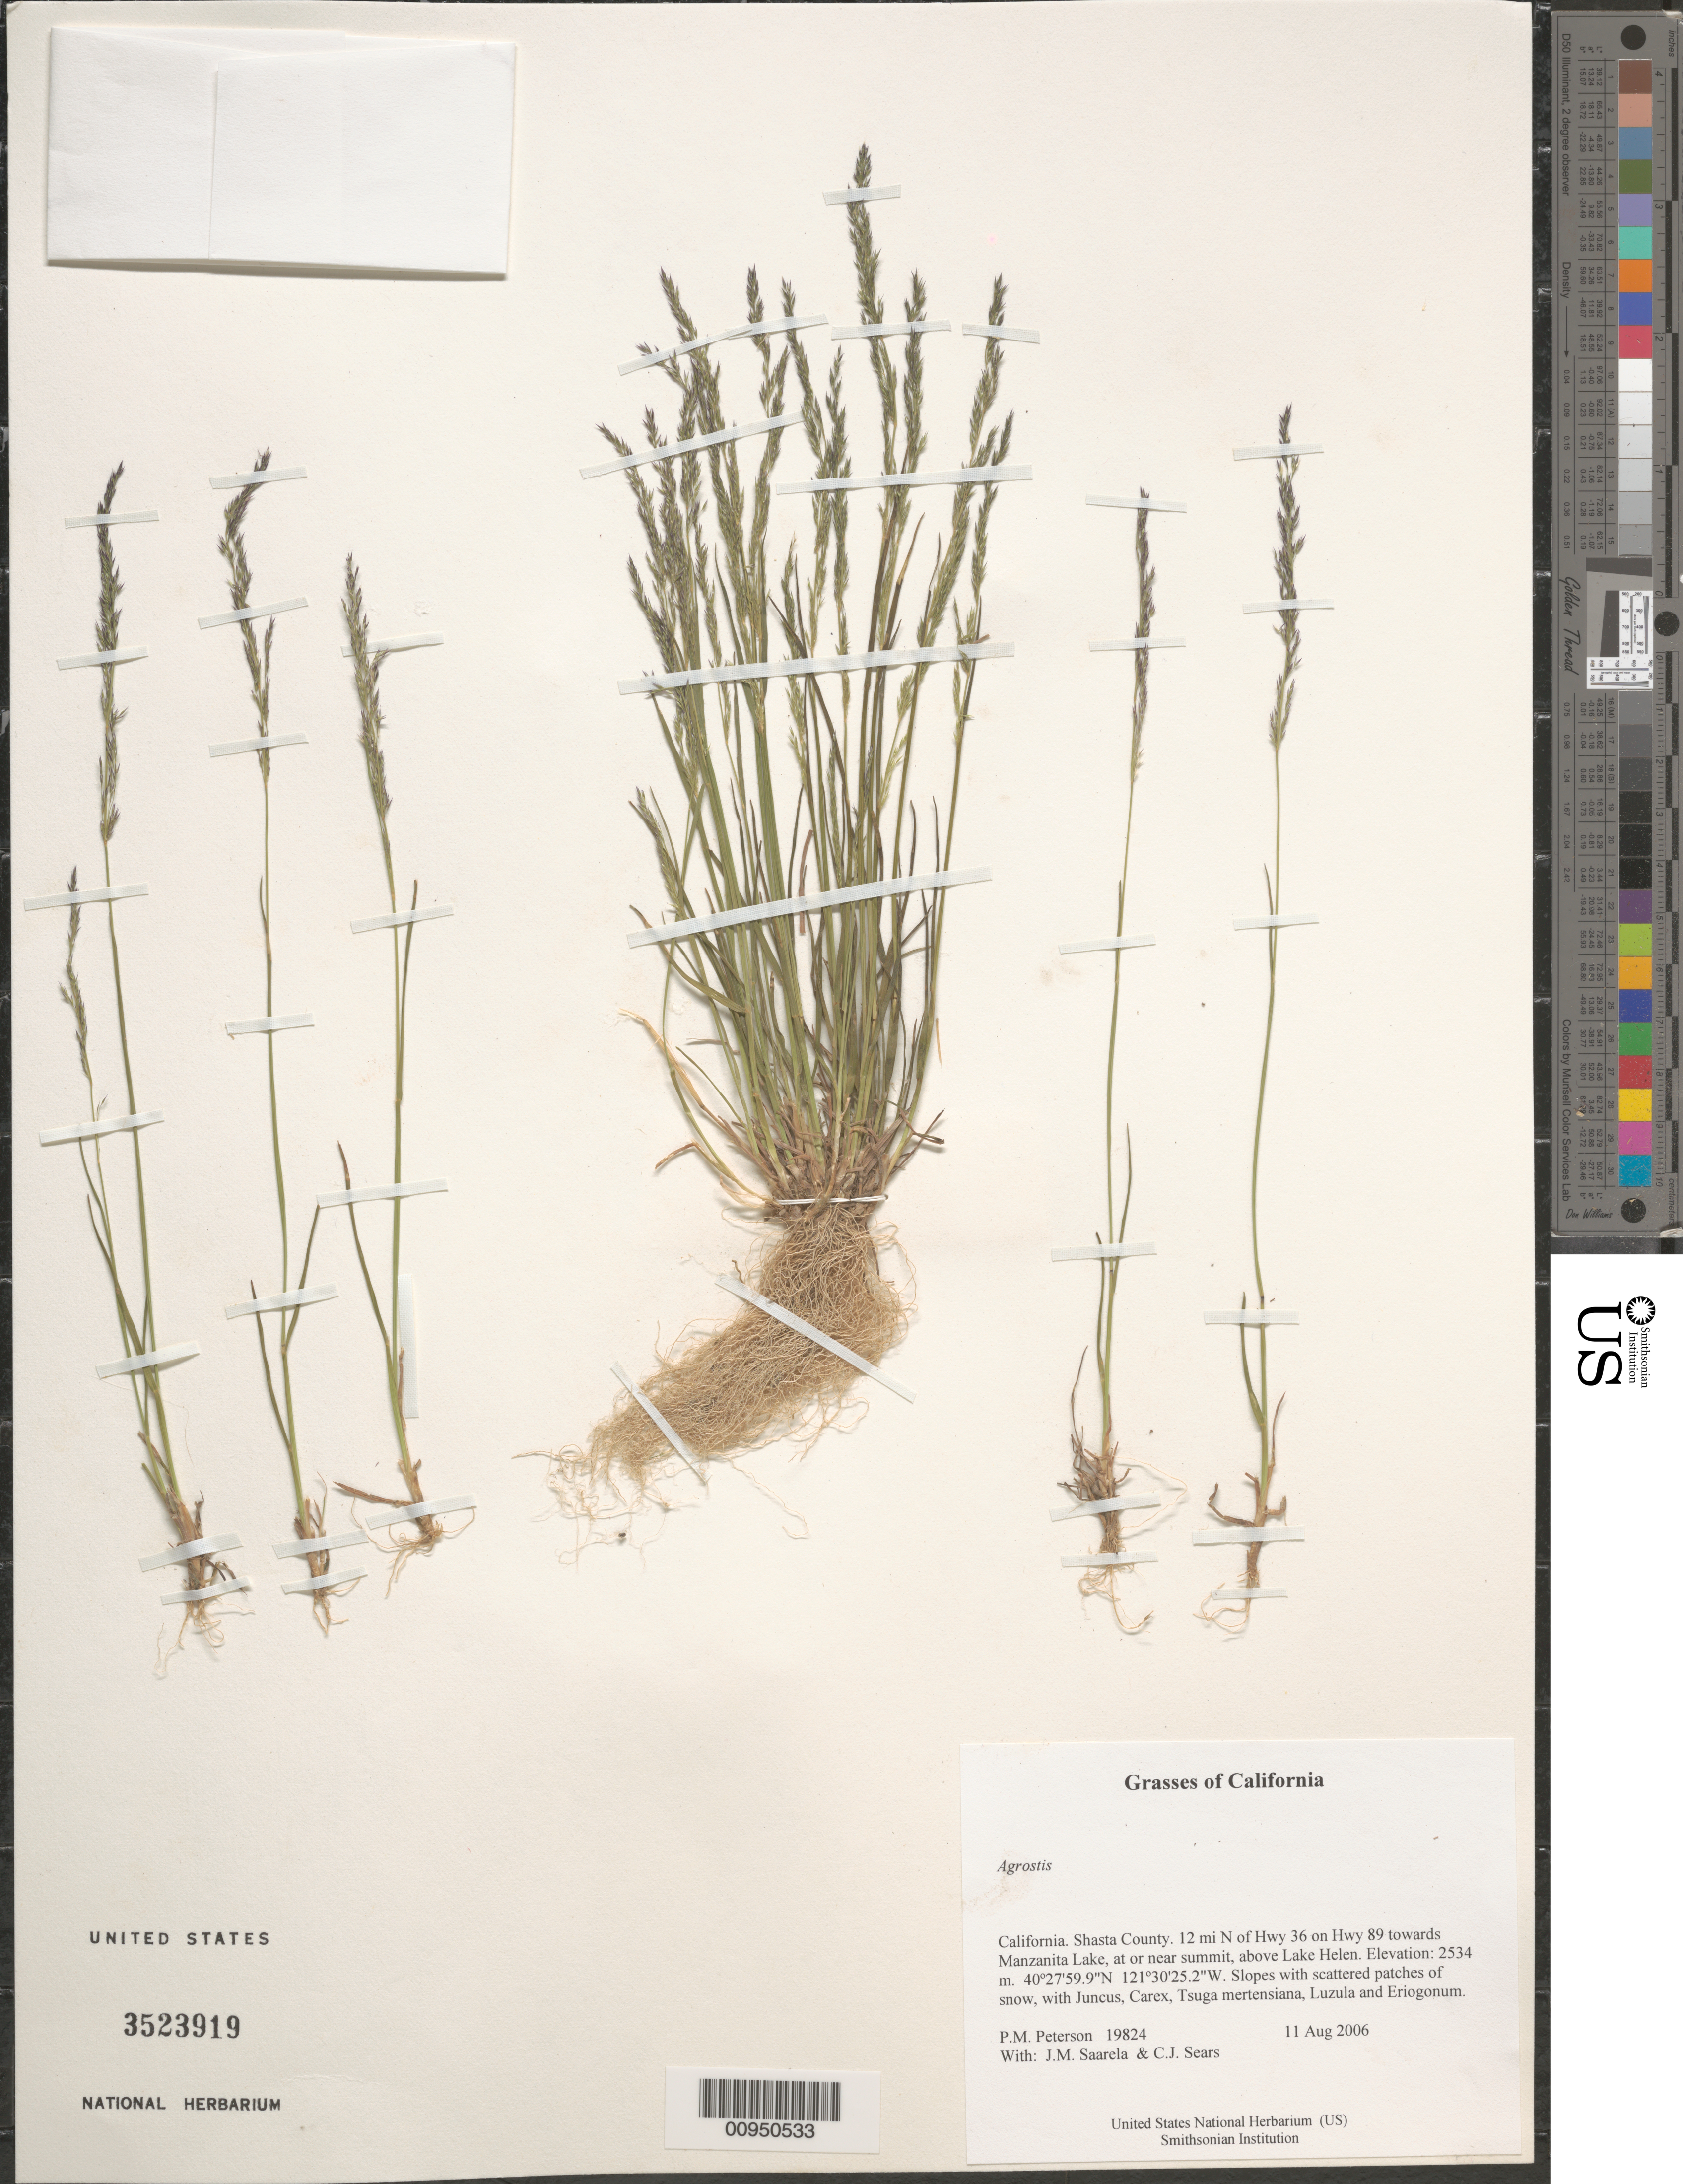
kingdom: Plantae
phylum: Tracheophyta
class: Liliopsida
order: Poales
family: Poaceae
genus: Agrostis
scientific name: Agrostis sp.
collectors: P. M. Peterson, J. Saarela & C. Sears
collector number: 19824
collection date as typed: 11 Aug 2006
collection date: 2006-08-11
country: United States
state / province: California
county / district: Shasta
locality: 12 mi N of Hwy 36 on Hwy 89 towards Manzanita Lake, at or near summit, above Lake Helen.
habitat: Slopes with scattered patches of snow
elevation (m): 2534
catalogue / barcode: US 3523919